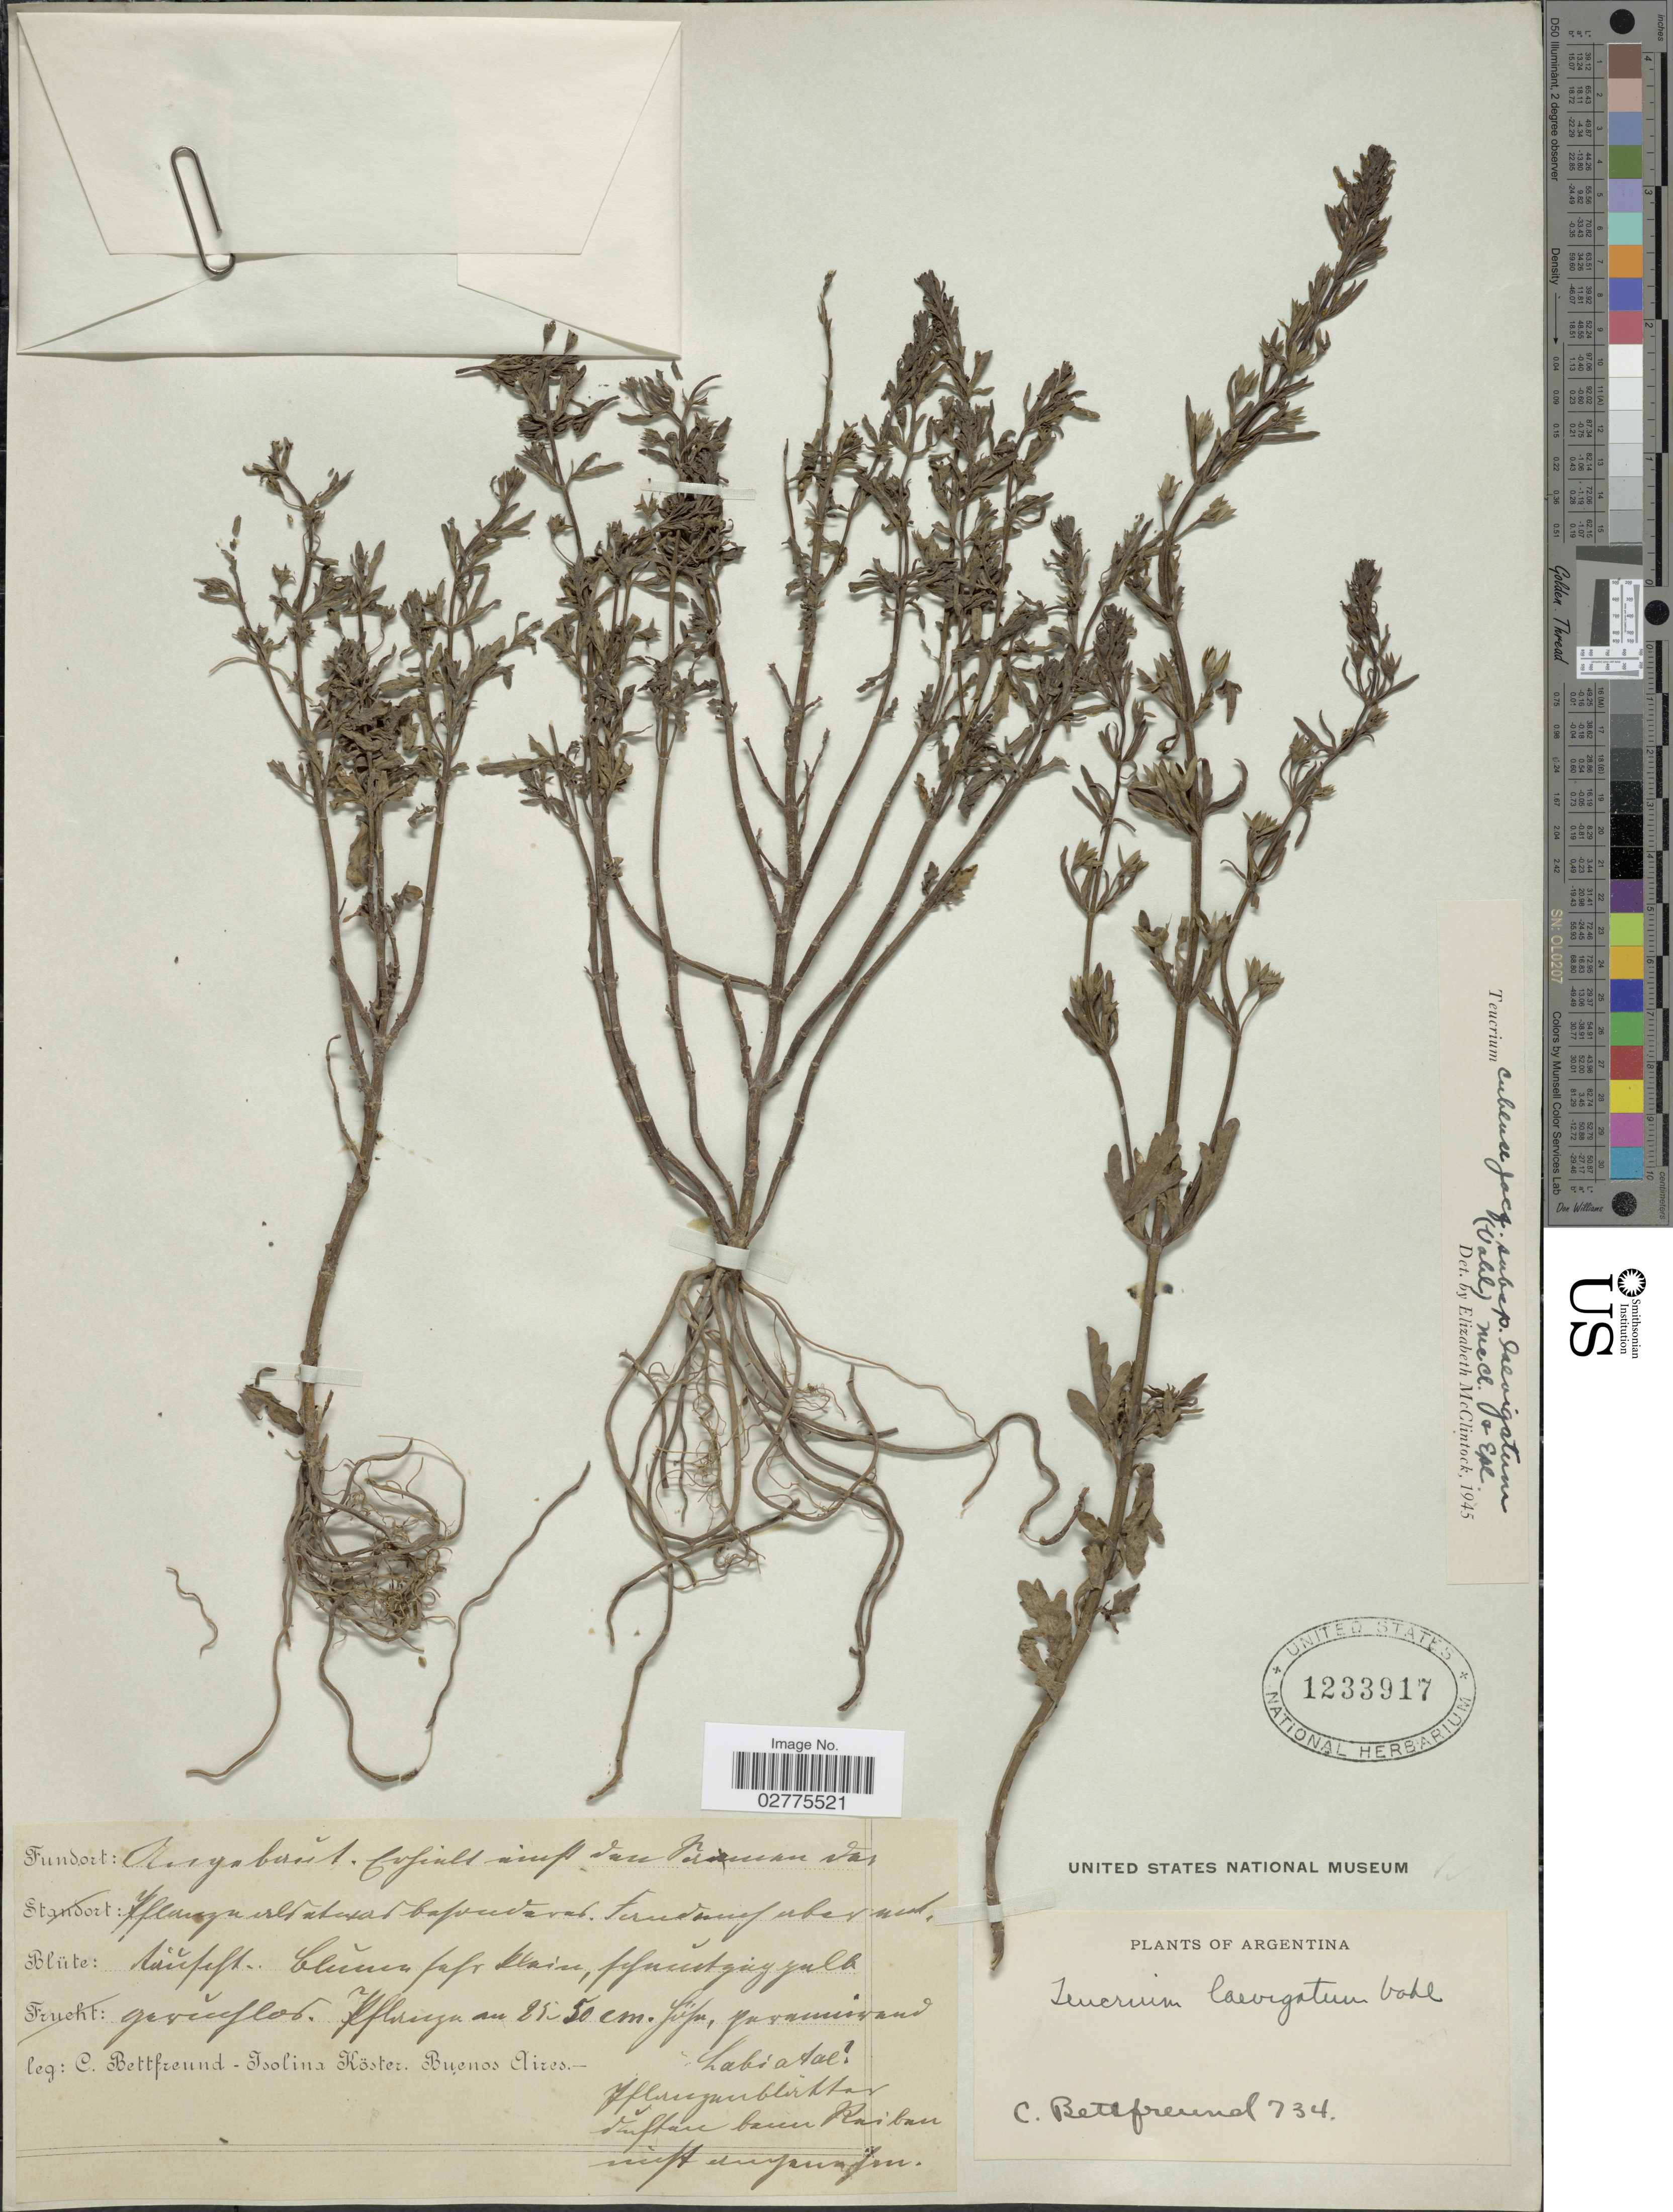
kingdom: Plantae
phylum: Tracheophyta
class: Magnoliopsida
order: Lamiales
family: Lamiaceae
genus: Teucrium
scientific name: Teucrium cubense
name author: Jacq.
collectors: C. Bettfreund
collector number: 734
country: Argentina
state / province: Buenos Aires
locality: Isolina Köster. [unsure placement]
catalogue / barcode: US 1233917